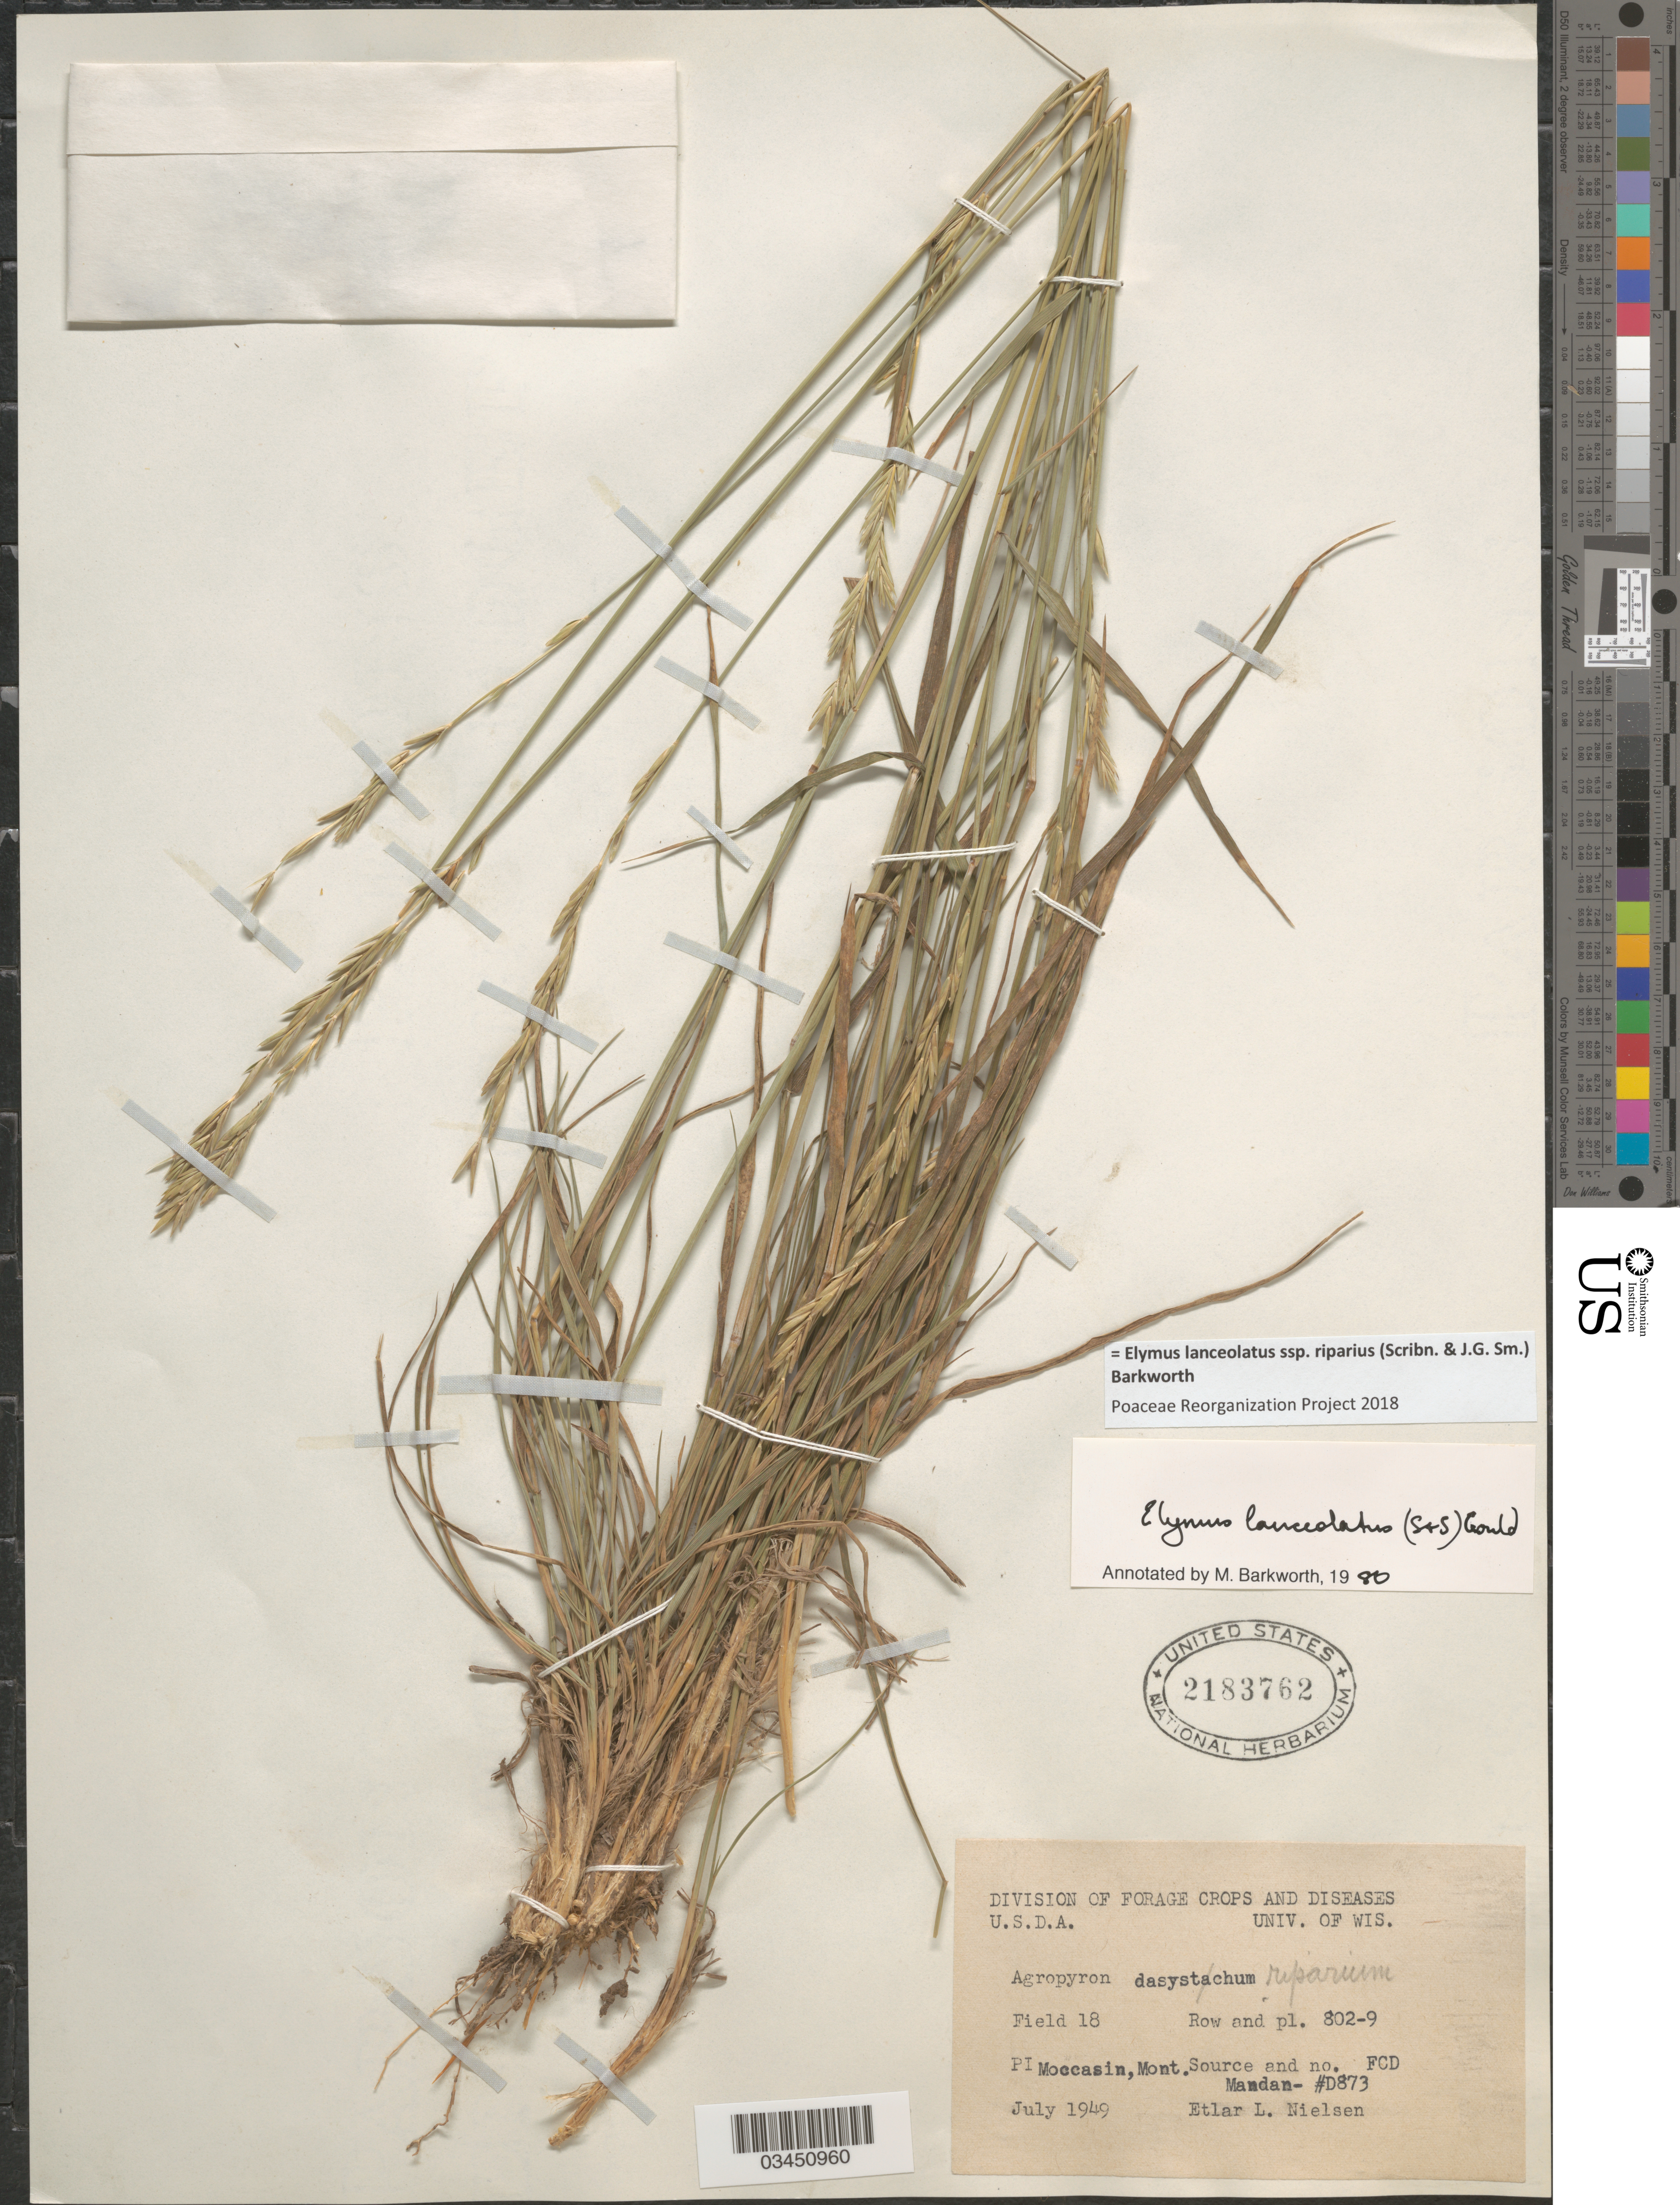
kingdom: Plantae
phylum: Tracheophyta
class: Liliopsida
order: Poales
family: Poaceae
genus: Elymus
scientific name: Elymus lanceolatus subsp. riparius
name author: (Scribn. & J.G. Sm.) Barkworth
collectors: E. L. Nielsen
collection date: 1949-07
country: United States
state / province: Montana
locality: Field 18 Row and pl. 802-9. Moccasin.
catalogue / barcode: US 2183762